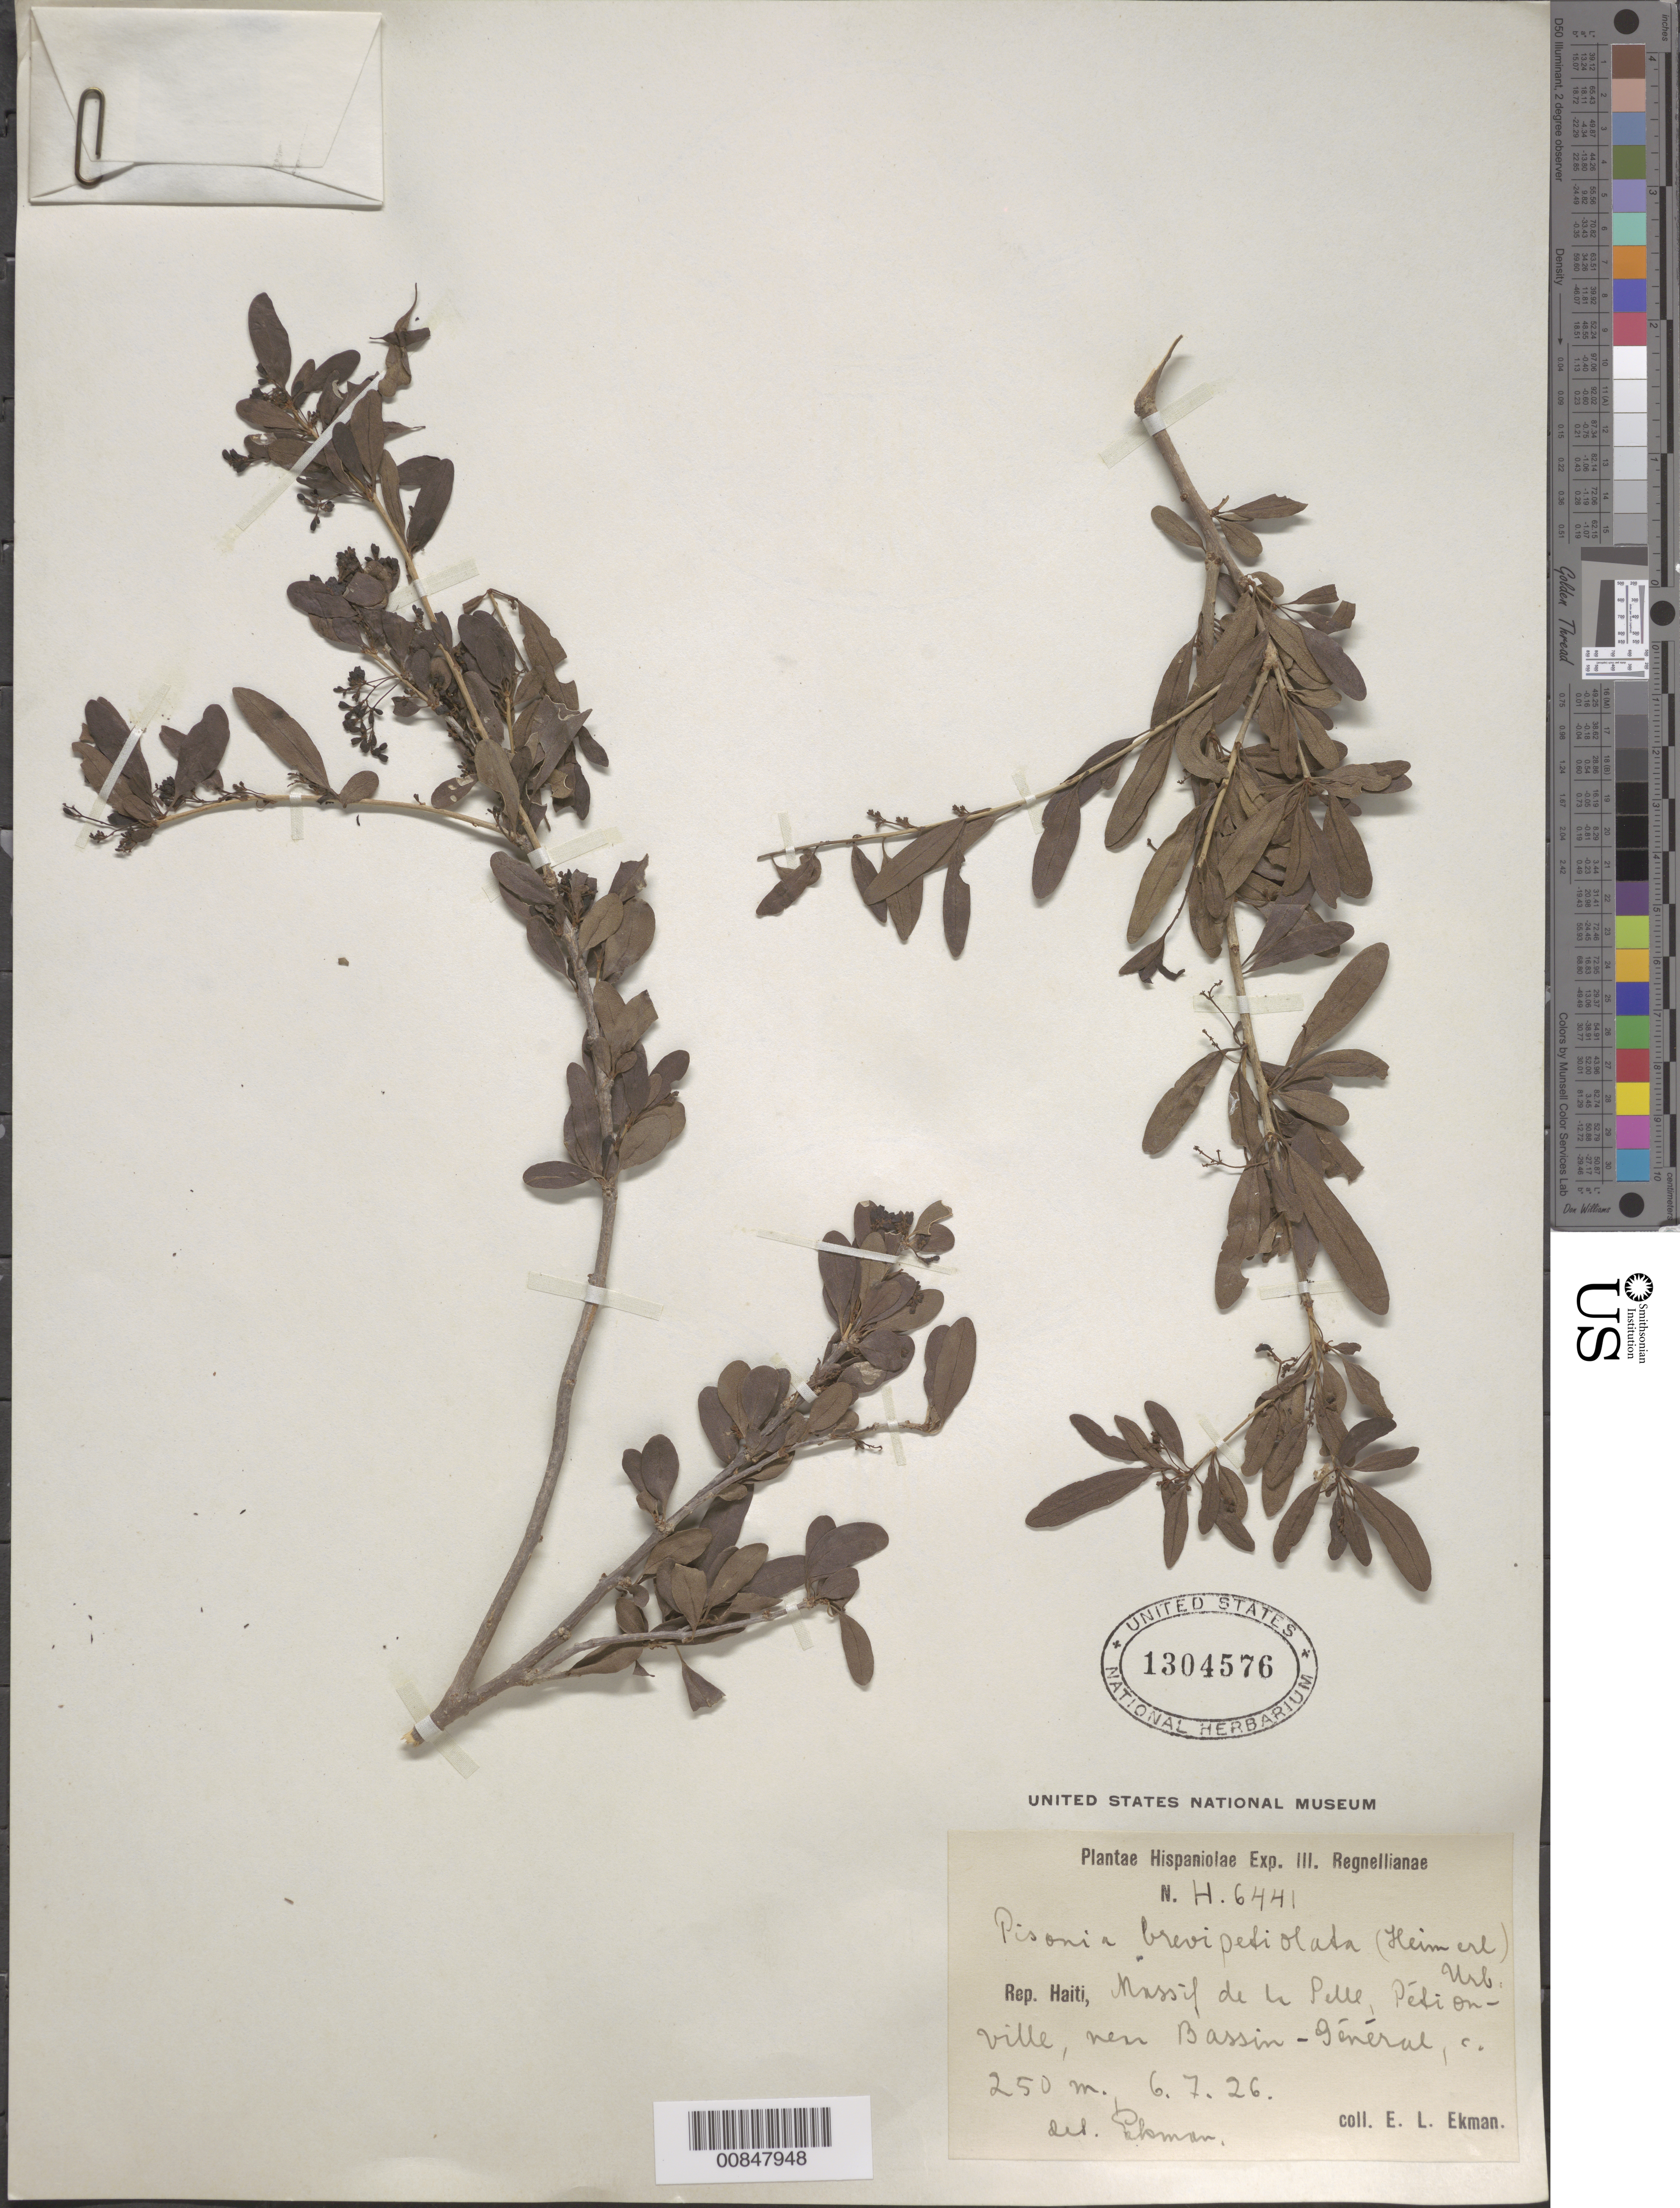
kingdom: Plantae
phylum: Tracheophyta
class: Magnoliopsida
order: Caryophyllales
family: Nyctaginaceae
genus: Guapira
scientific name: Guapira brevipetiolata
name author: (Heimerl) Alain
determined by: Strong, Mark T., (BOT), Smithsonian Institution - National Museum of Natural History (UNITED STATES)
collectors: E. L. Ekman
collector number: H 6441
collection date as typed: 06 Jul 1926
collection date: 1926-07-06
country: Haiti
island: Hispaniola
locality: Massif de la Selle, Pétionville, near Bassin-Général.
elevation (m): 250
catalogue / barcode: US 1304576